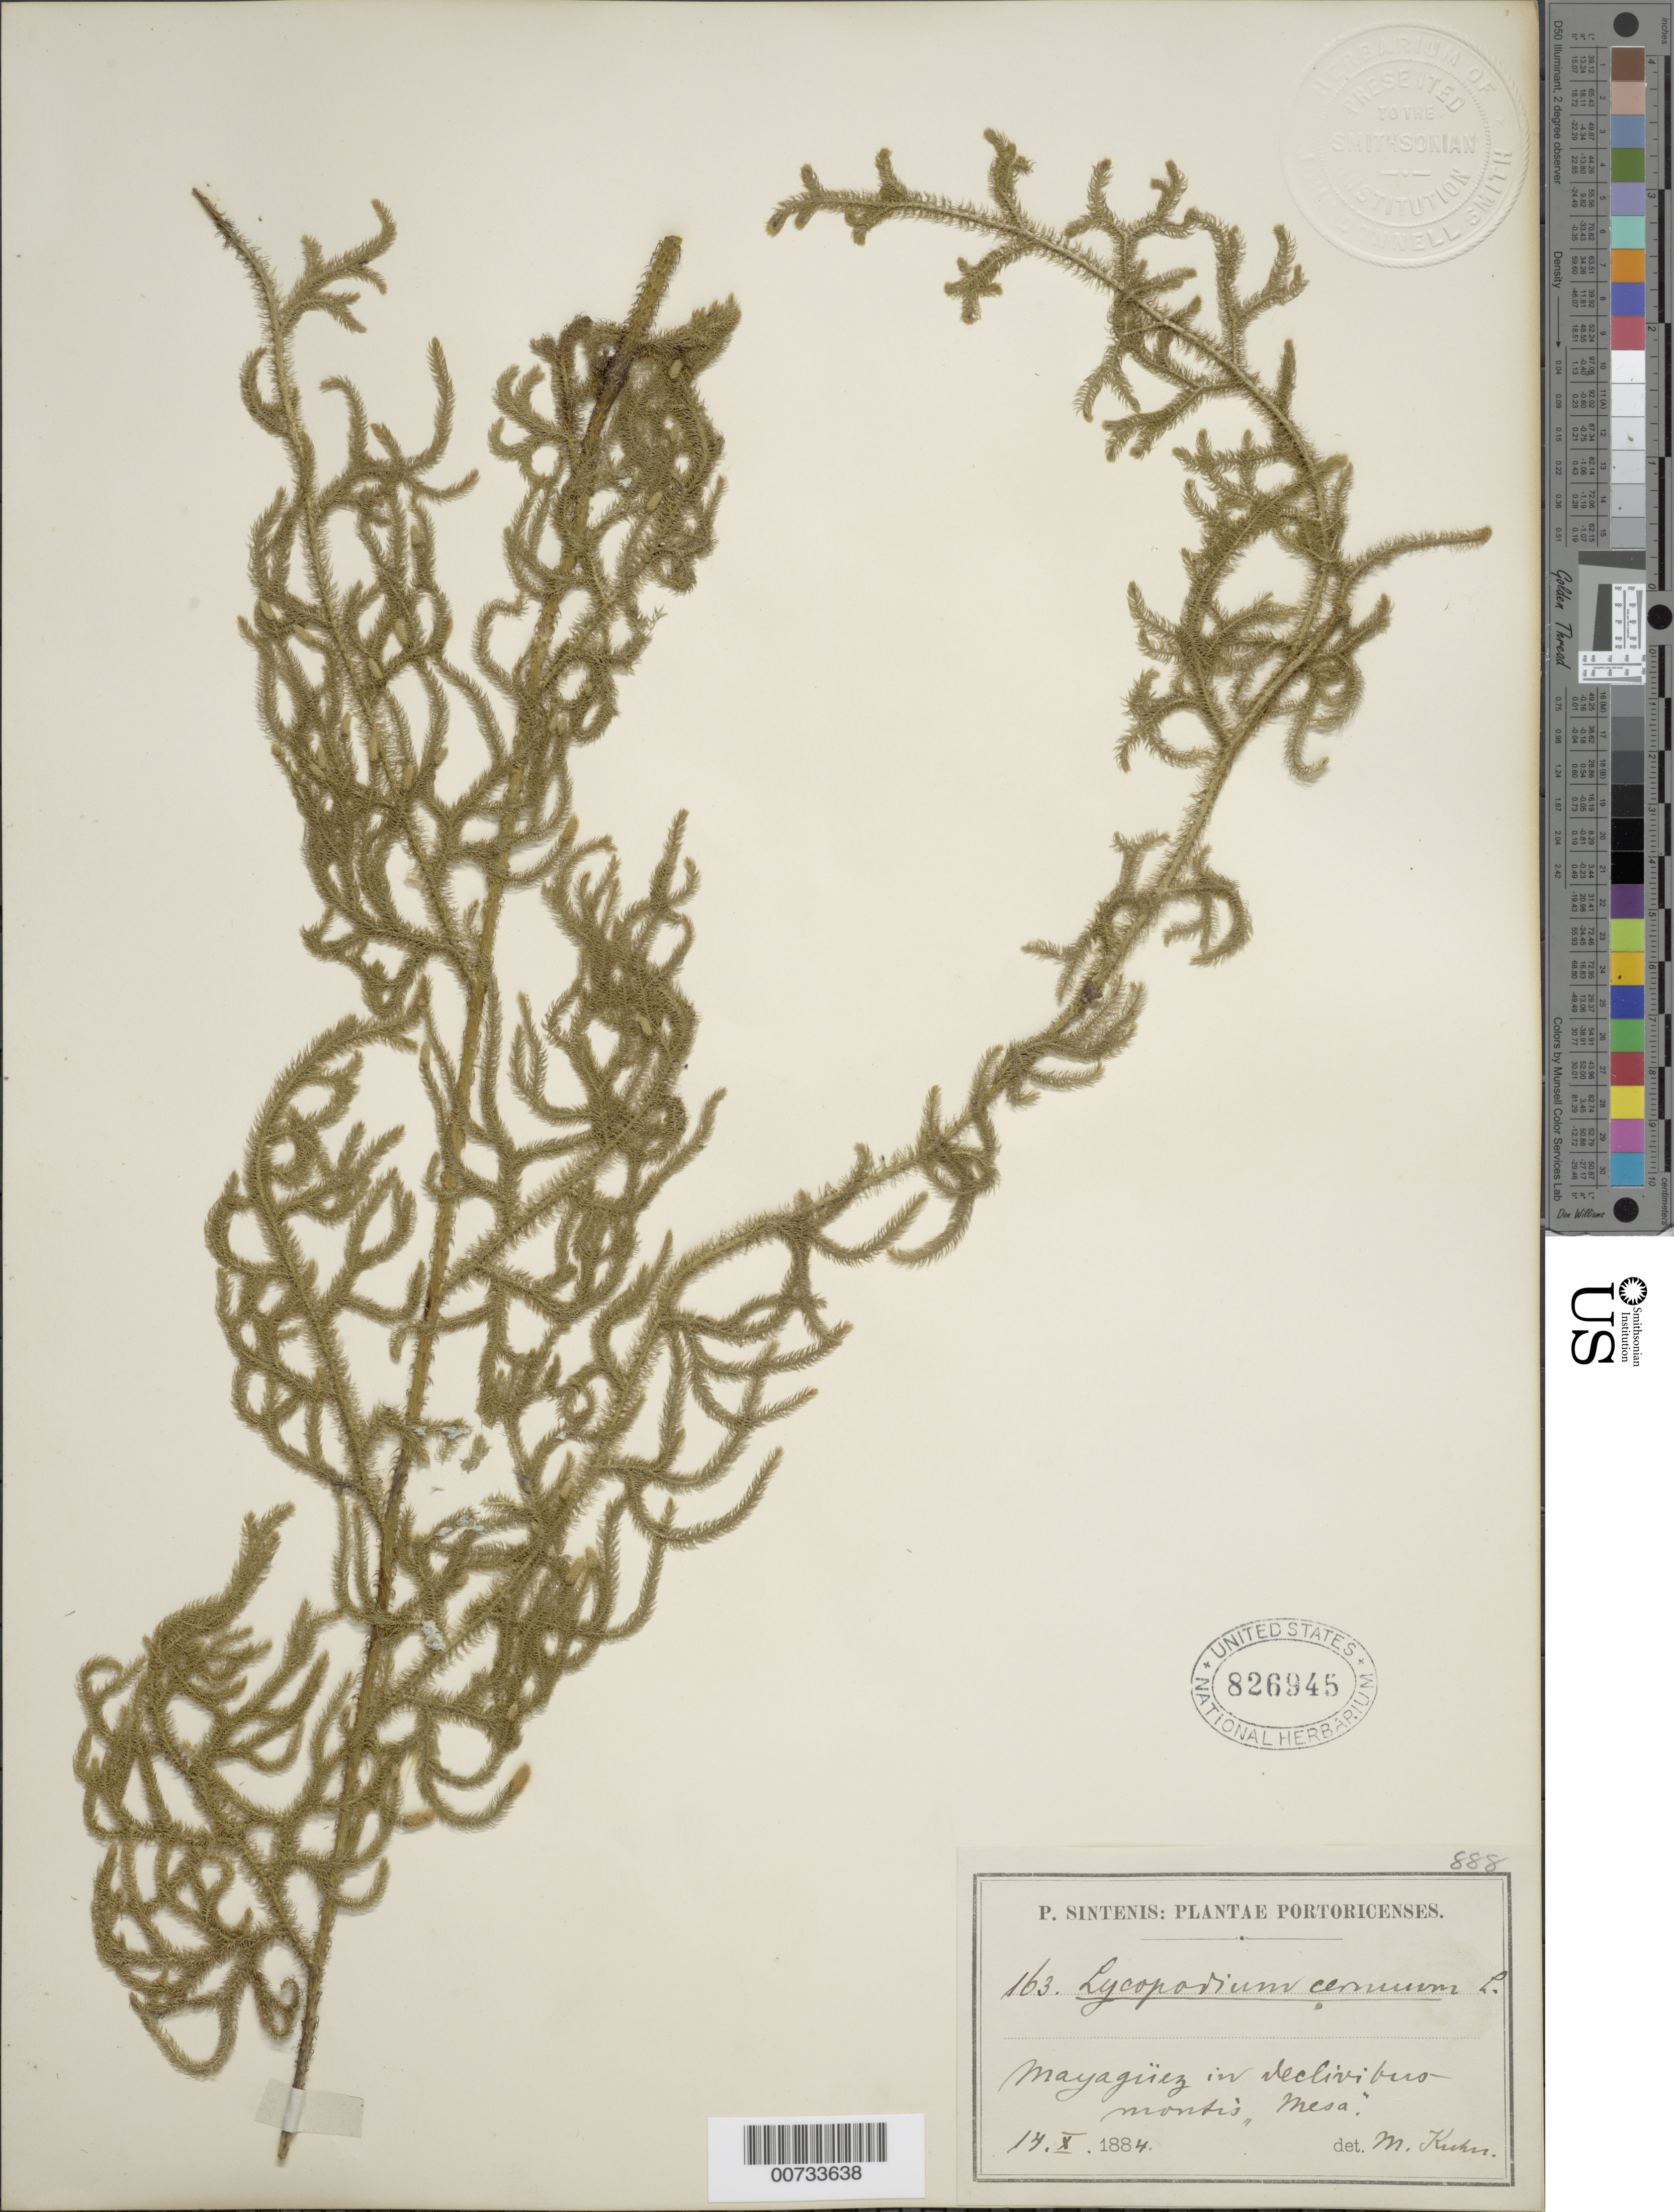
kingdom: Plantae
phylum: Tracheophyta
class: Lycopodiopsida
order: Lycopodiales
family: Lycopodiaceae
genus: Palhinhaea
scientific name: Palhinhaea cernua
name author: (L.) Vasc. & Franco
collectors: P. Sintenis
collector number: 163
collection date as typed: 14 Oct 1884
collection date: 1884-10-14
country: Puerto Rico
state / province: Mayagüez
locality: Mayaguez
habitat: In declivibus montis "Mesa"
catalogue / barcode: US 826945